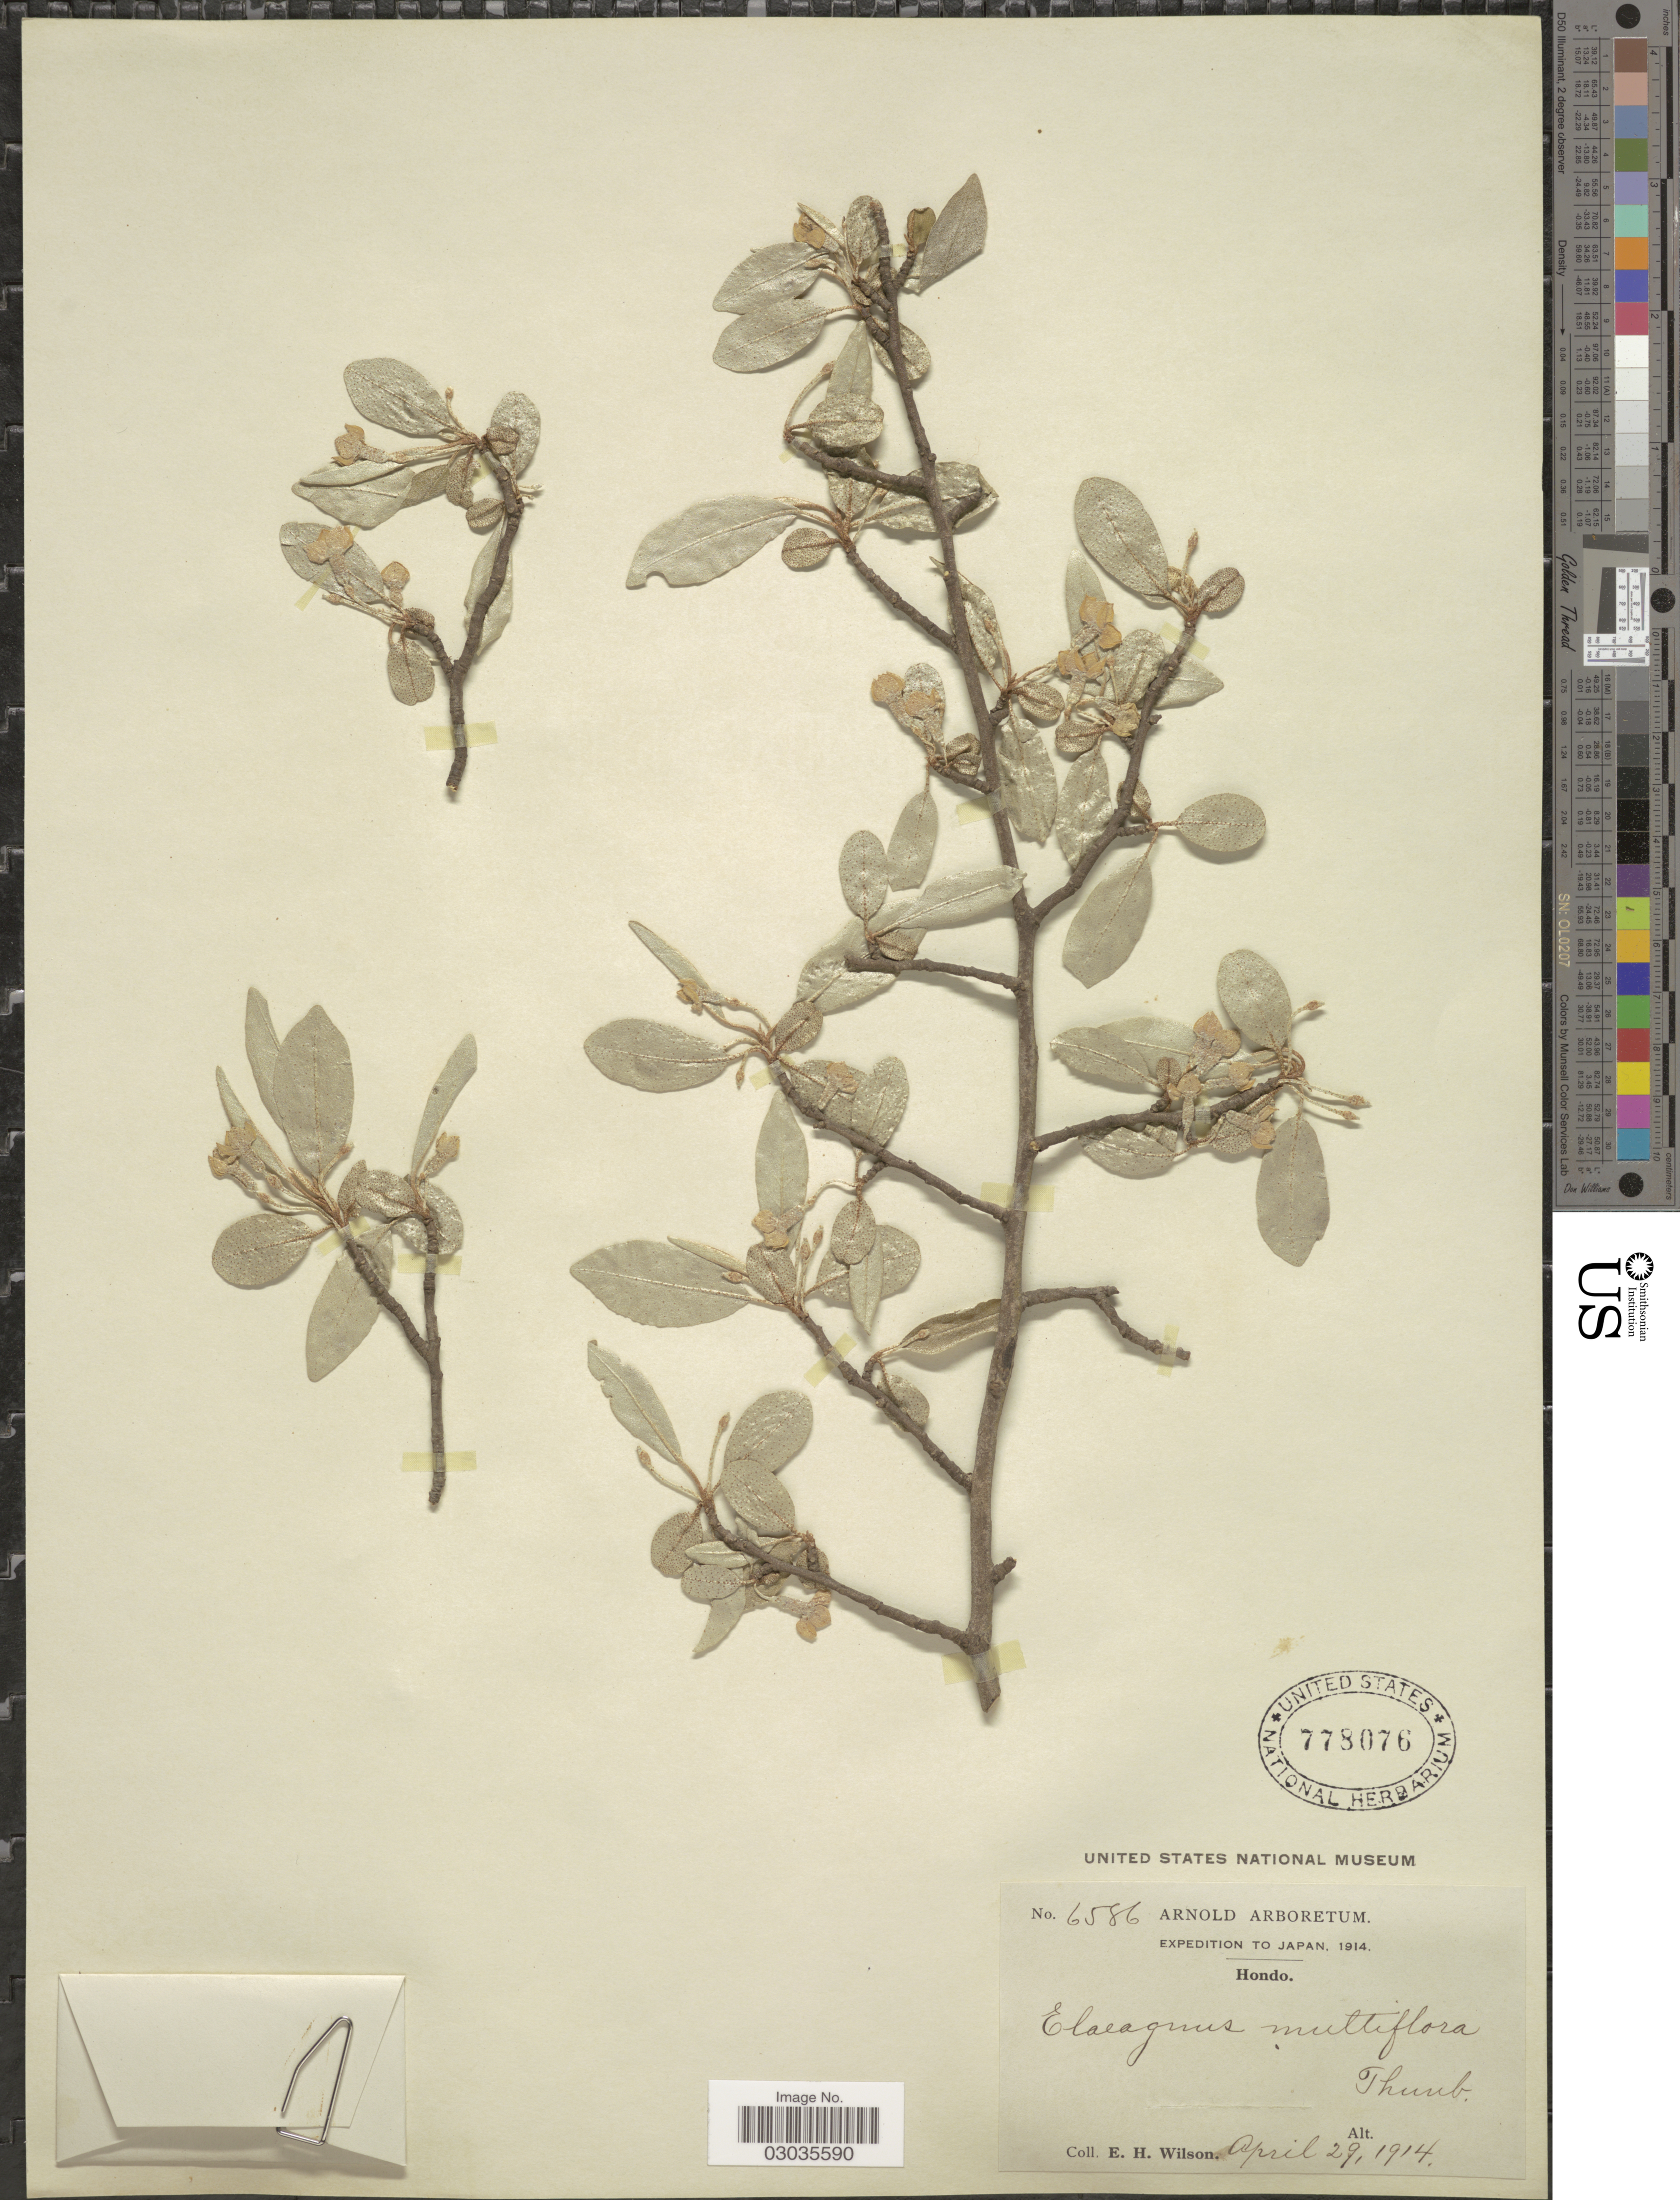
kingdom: Plantae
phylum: Tracheophyta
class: Magnoliopsida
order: Rosales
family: Elaeagnaceae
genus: Elaeagnus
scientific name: Elaeagnus multiflora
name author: Thunb.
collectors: E. Wilson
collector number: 6586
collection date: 1914-04-29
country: Japan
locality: Hondo.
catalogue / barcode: US 778076